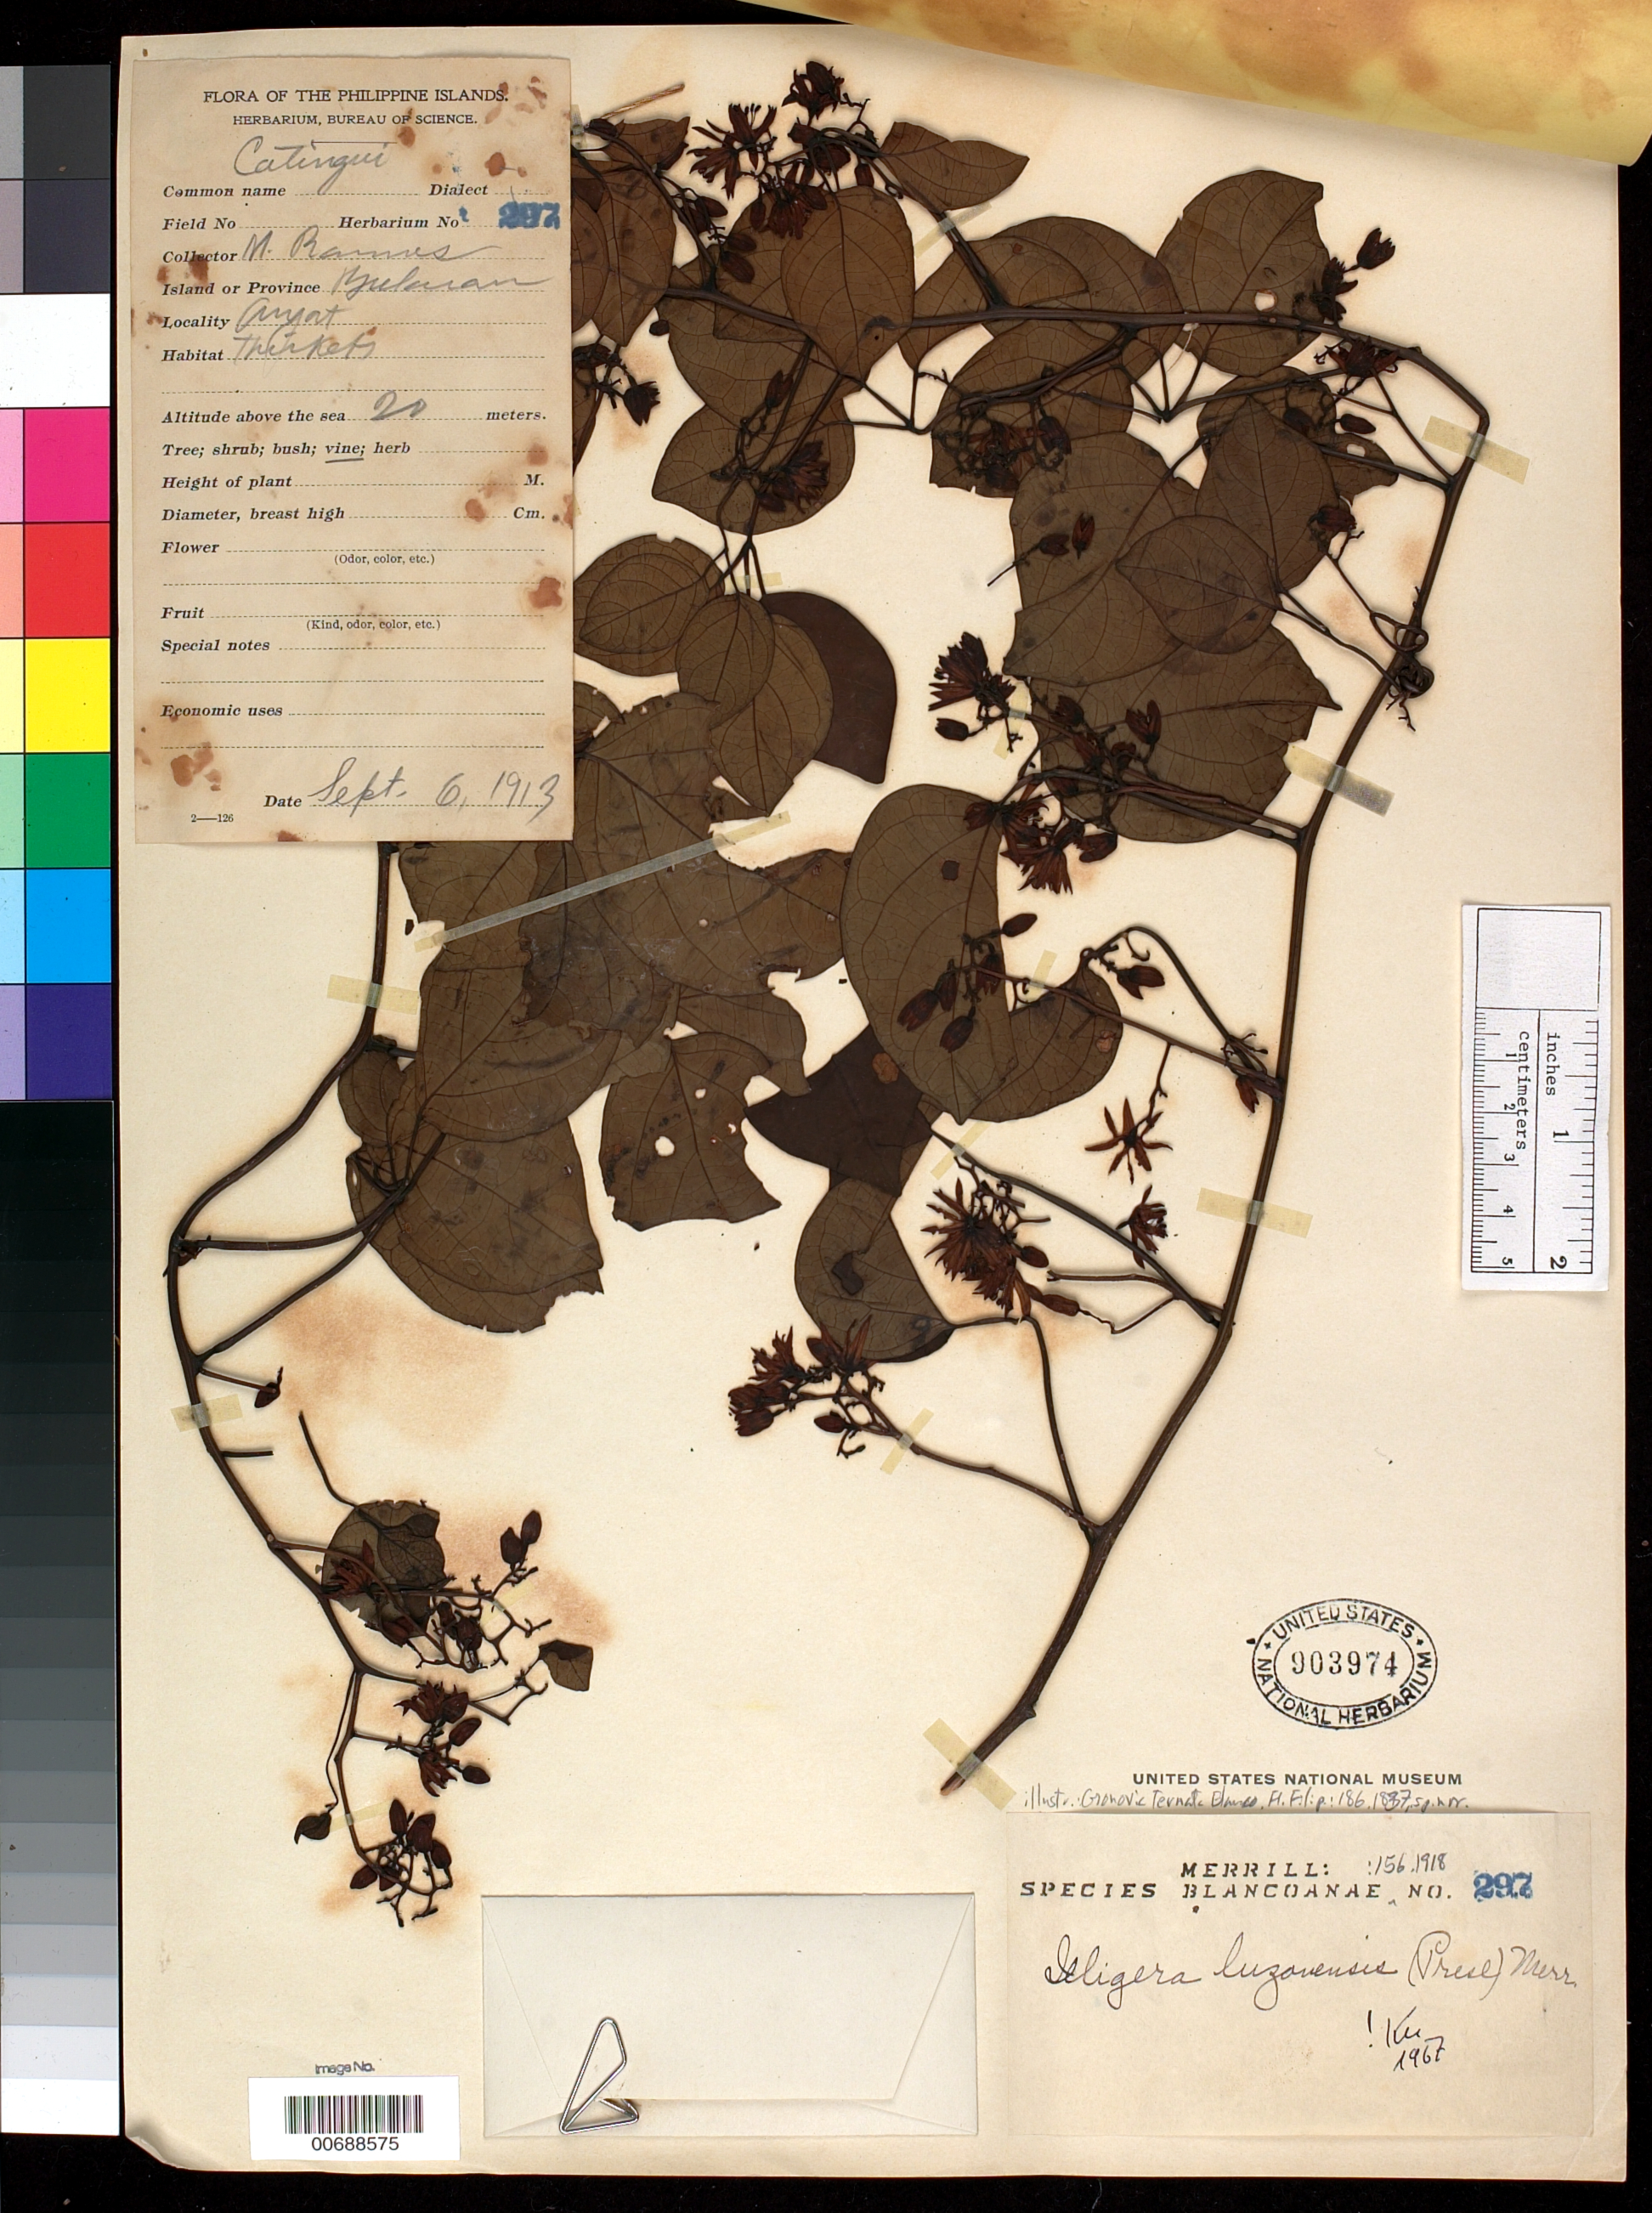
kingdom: Plantae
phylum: Tracheophyta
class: Magnoliopsida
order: Laurales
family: Hernandiaceae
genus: Illigera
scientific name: Illigera luzonensis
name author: (C. Presl) Merr.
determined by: Kubitzki, Klaus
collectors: M. Ramos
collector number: Sp. Blancoan. 0297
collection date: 1913-08/1913-12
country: Philippines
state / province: Central Luzon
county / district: Bulacan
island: Luzon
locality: Angat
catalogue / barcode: US 903974